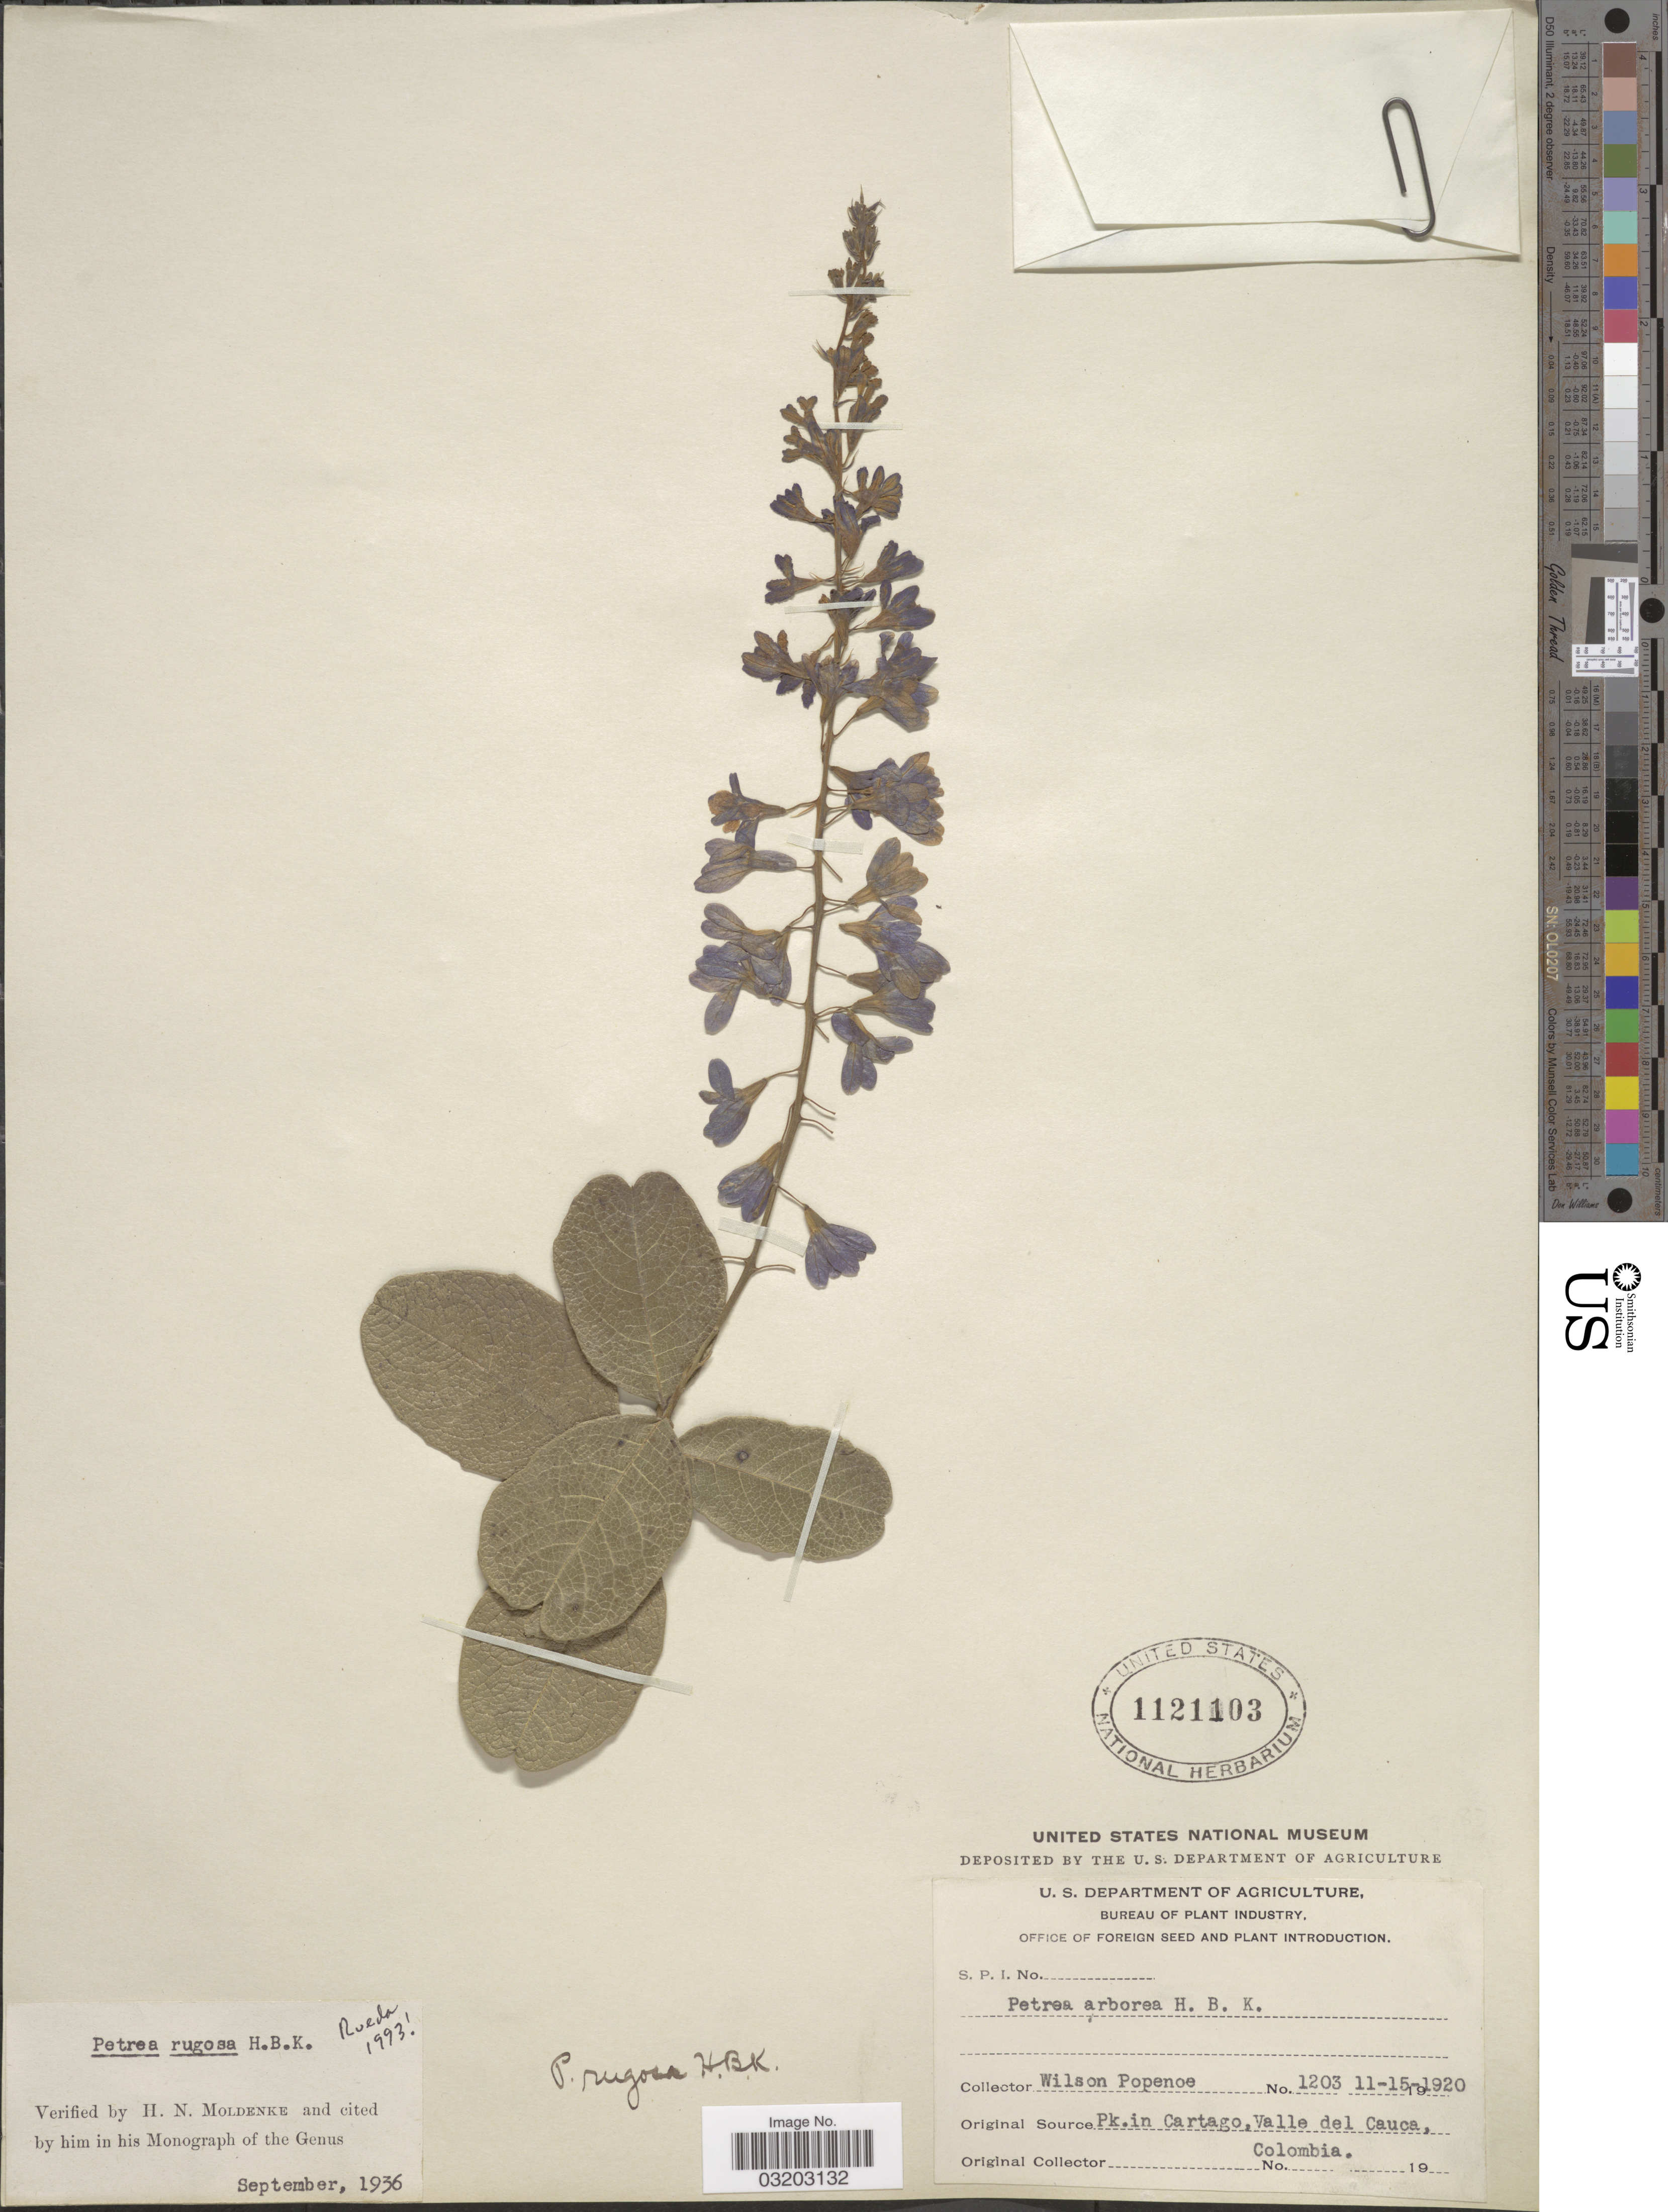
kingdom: Plantae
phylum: Tracheophyta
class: Magnoliopsida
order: Lamiales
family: Verbenaceae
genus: Petrea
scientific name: Petrea rugosa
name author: Kunth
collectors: F. Popenoe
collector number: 1203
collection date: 1920-11-15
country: Colombia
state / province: Valle del Cauca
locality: Pk. in Cartago.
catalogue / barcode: US 1121103